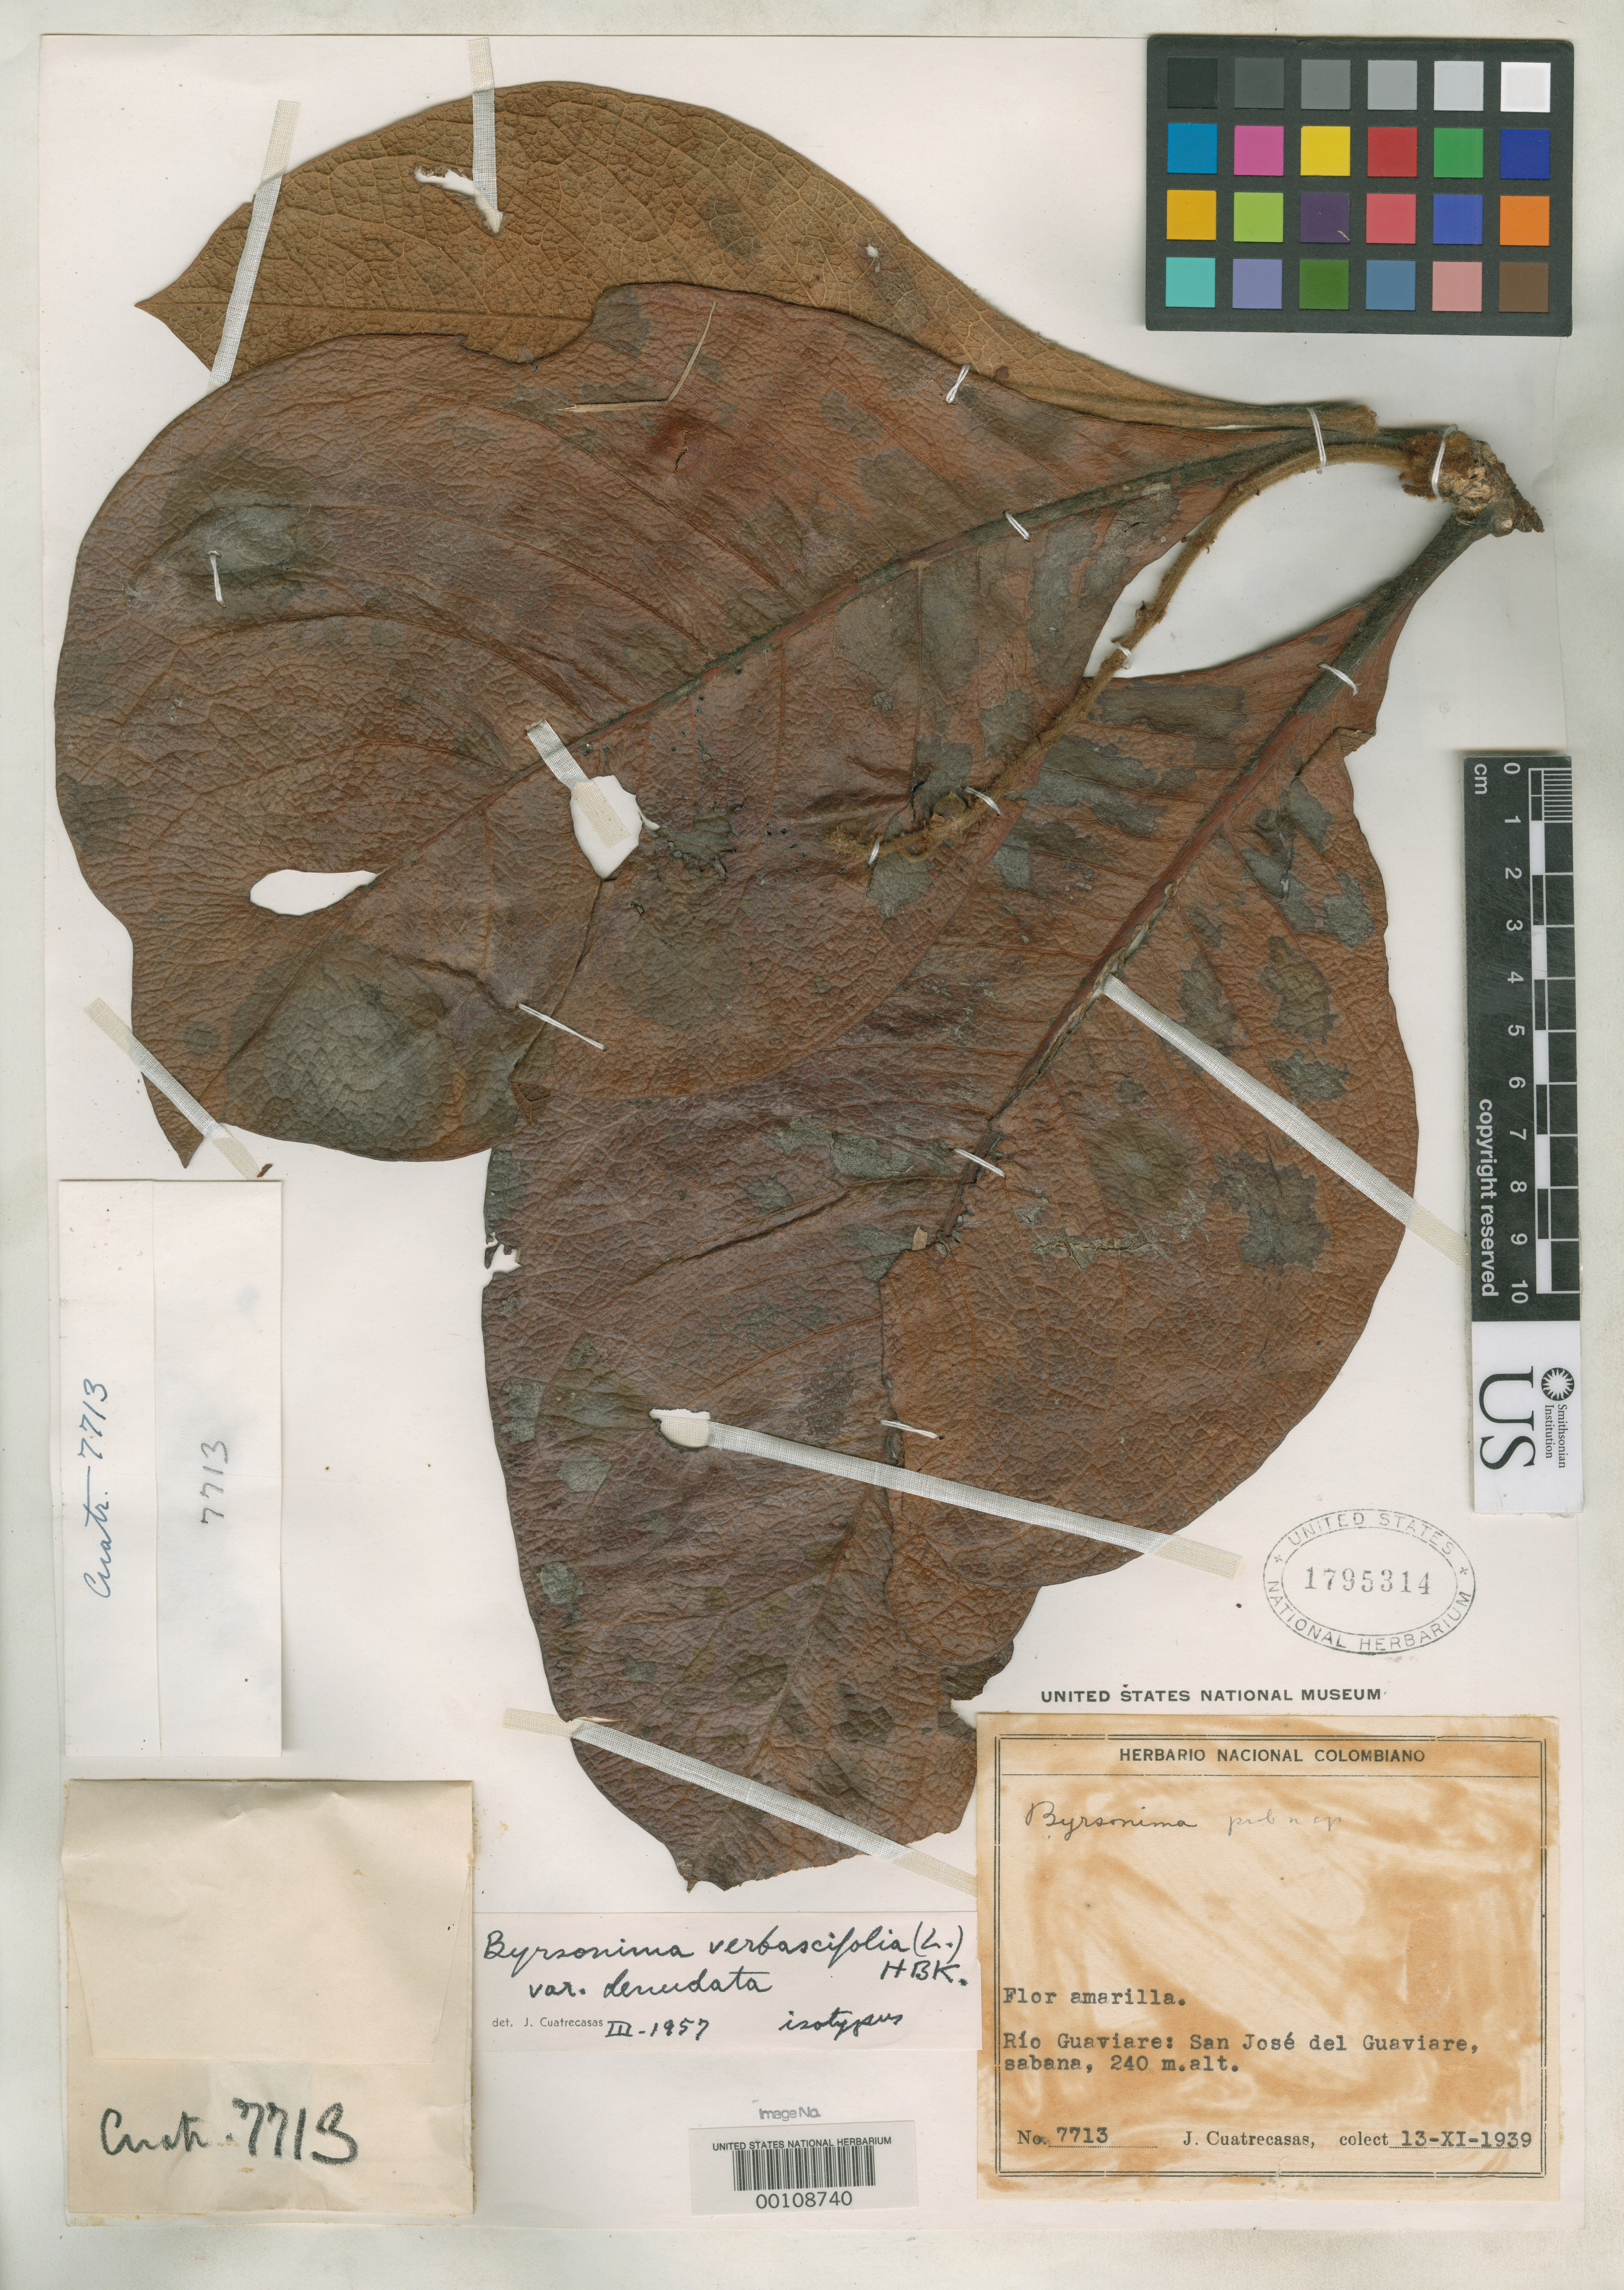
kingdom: Plantae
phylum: Tracheophyta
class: Magnoliopsida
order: Malpighiales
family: Malpighiaceae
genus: Byrsonima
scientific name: Byrsonima verbascifolia var. denudata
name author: Cuatrec.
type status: Isotype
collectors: J. Cuatrecasas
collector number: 7713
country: Colombia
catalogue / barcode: US 1795314